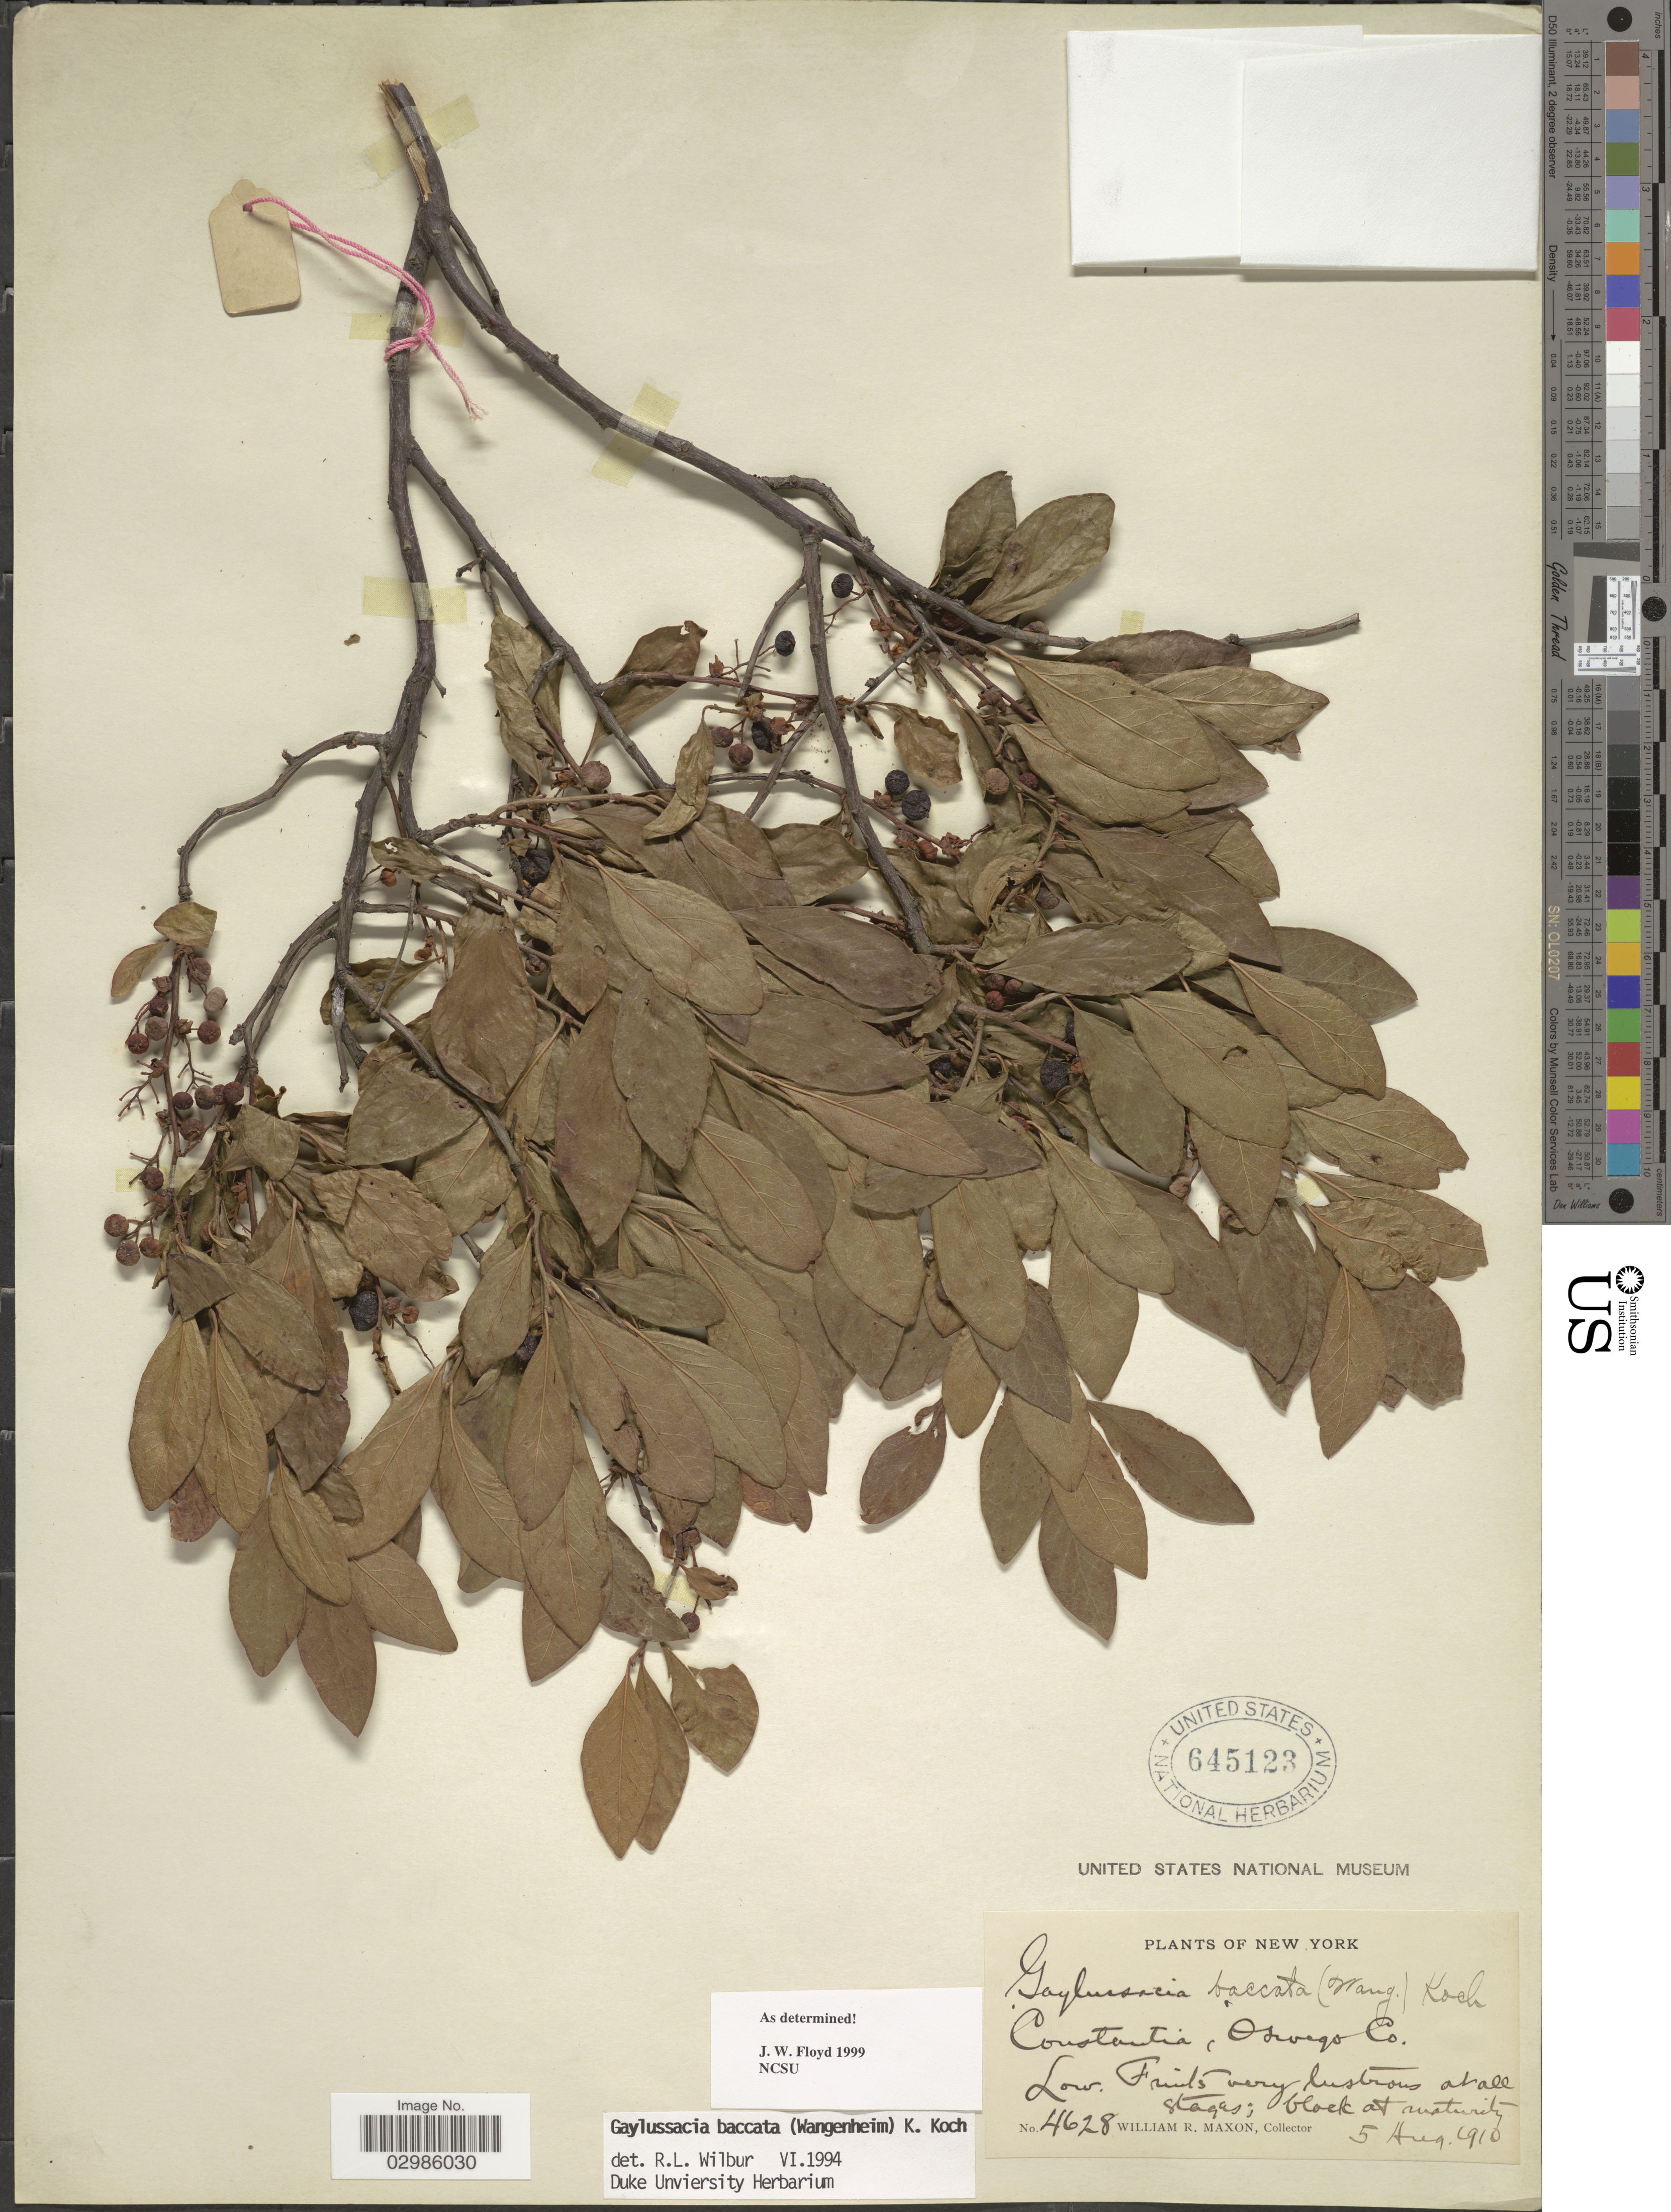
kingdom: Plantae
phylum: Tracheophyta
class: Magnoliopsida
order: Ericales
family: Ericaceae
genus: Gaylussacia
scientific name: Gaylussacia baccata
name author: (Wangenh.) K. Koch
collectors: W. R. Maxon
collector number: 4628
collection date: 1910-08-05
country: United States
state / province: New York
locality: Constantia, Oswego Co.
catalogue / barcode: US 645123